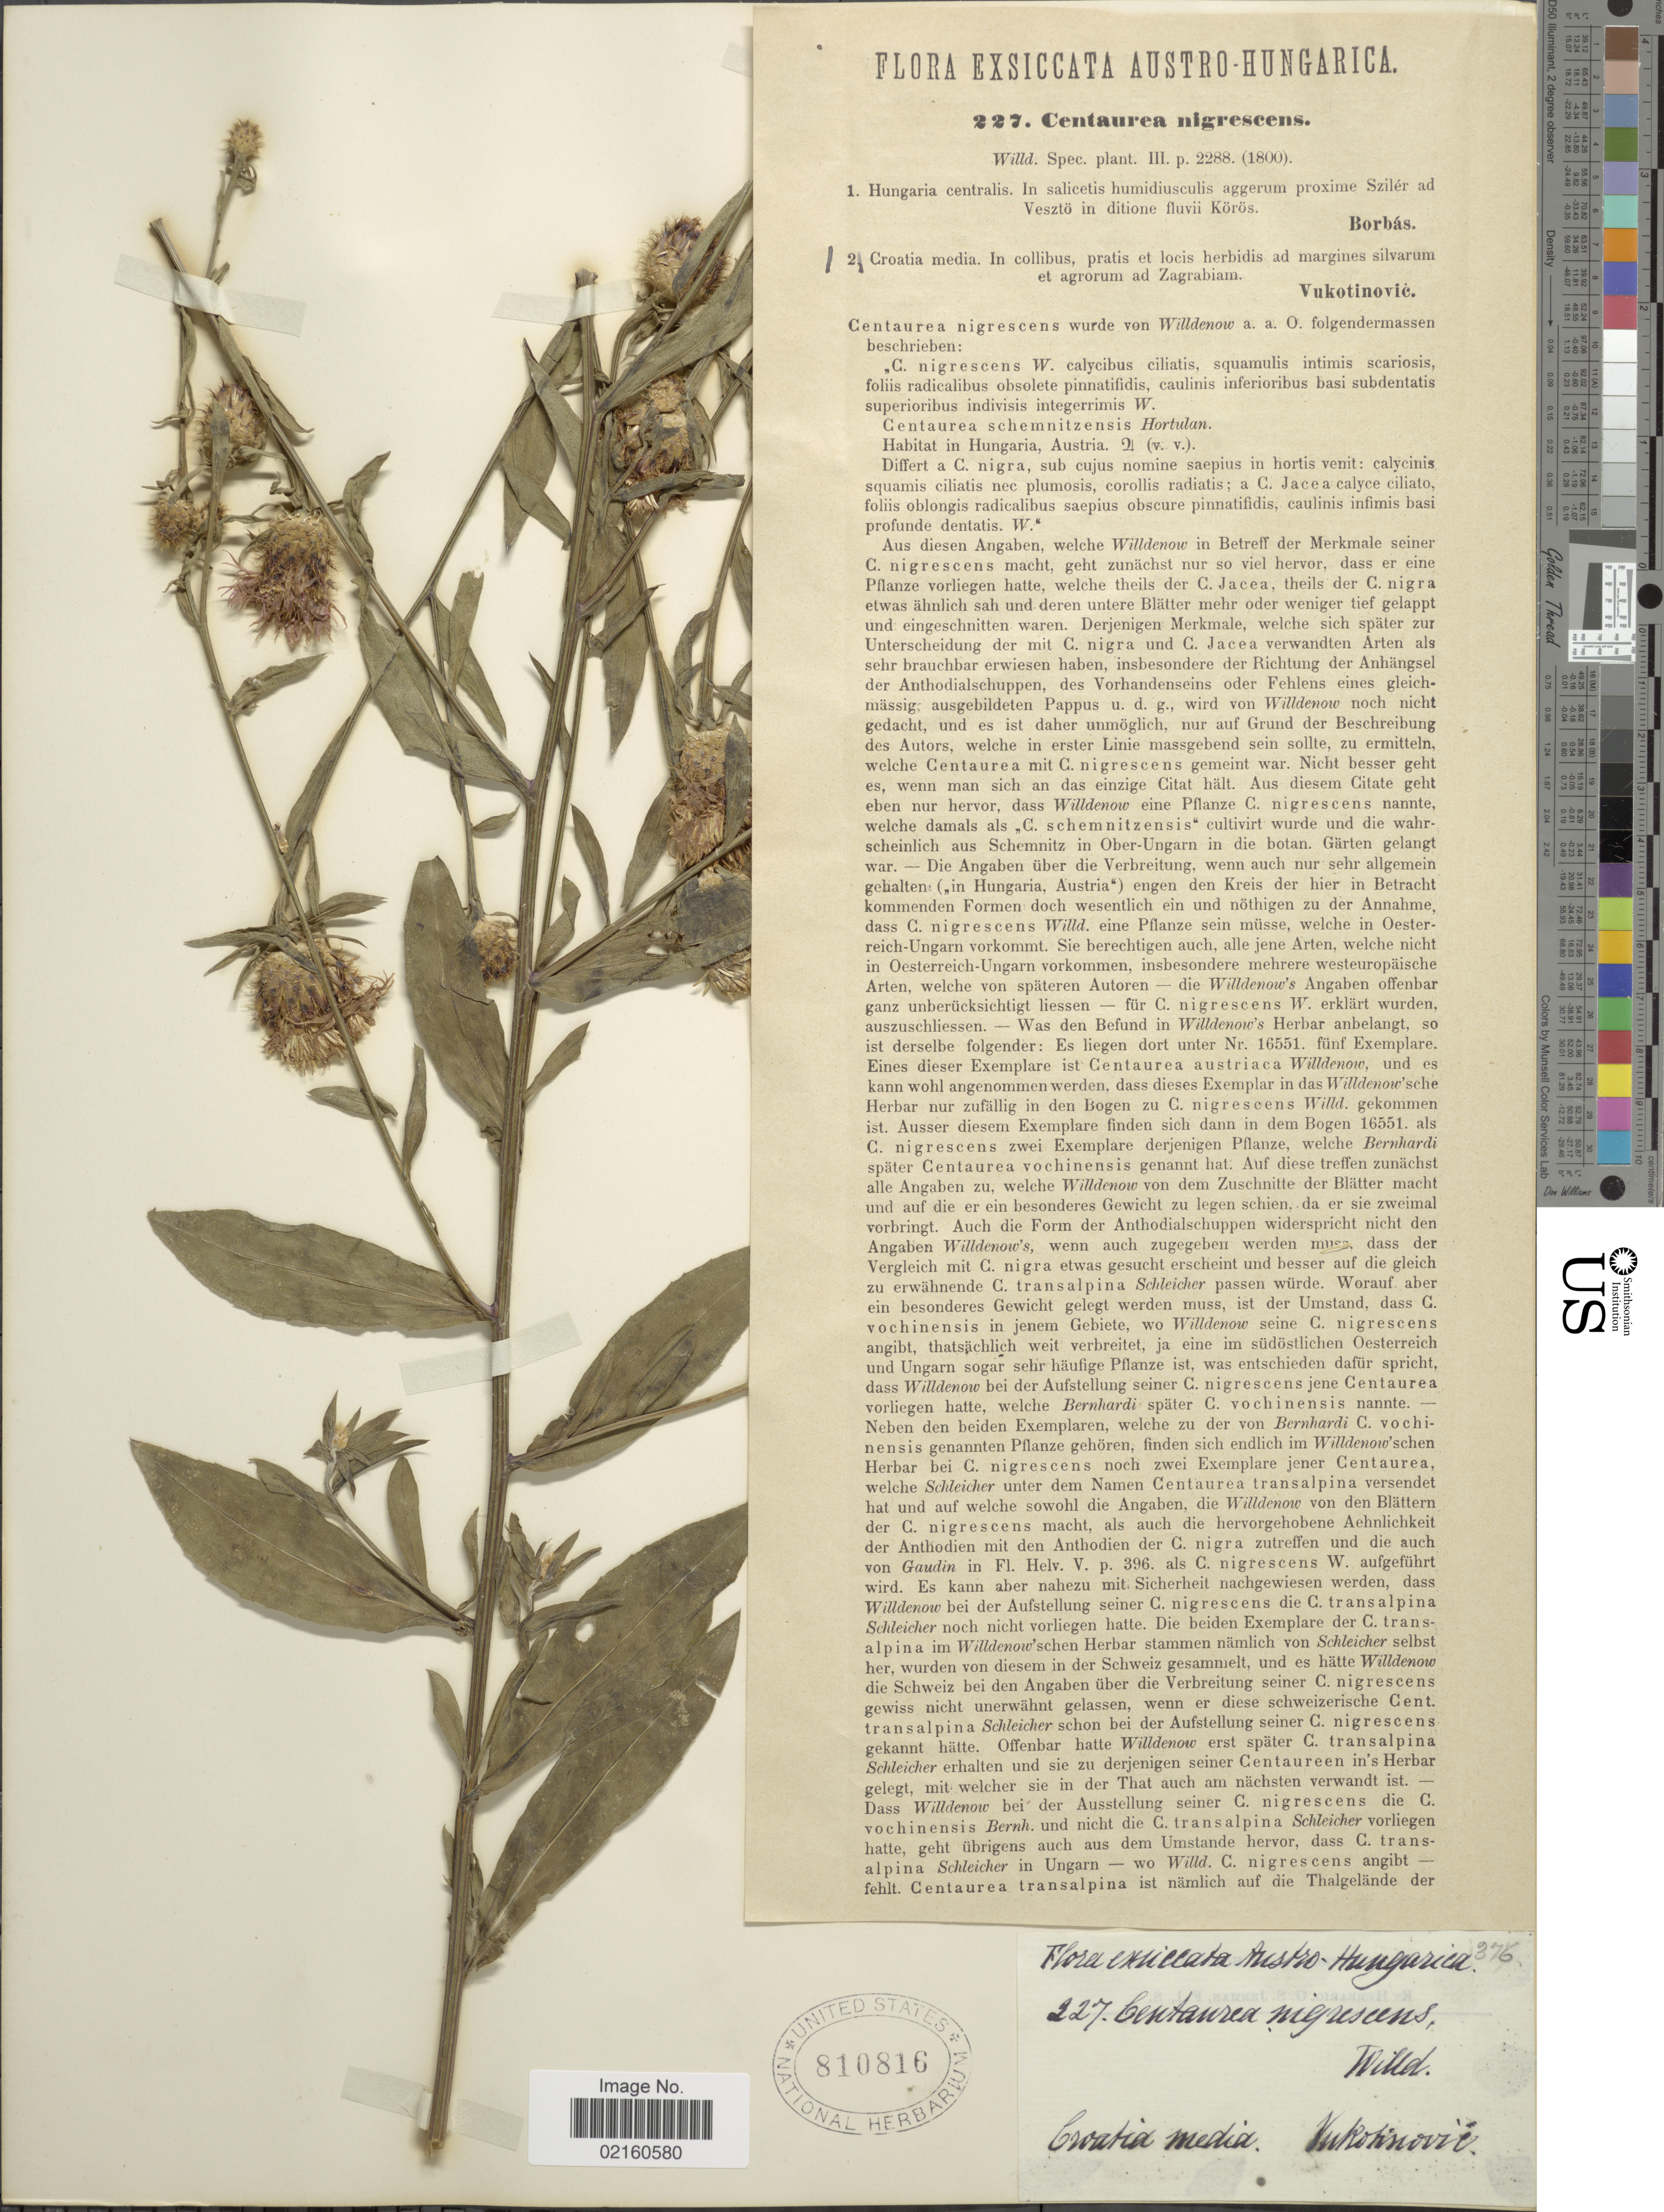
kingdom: Plantae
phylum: Tracheophyta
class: Magnoliopsida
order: Asterales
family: Asteraceae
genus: Centaurea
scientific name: Centaurea nigrescens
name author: Willd.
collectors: V. von Borbás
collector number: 227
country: Hungary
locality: Austro-Hunagrica, Hunagria centralis, proxime Sziler ad Veszto in ditione fluvii Koros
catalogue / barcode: US 810816